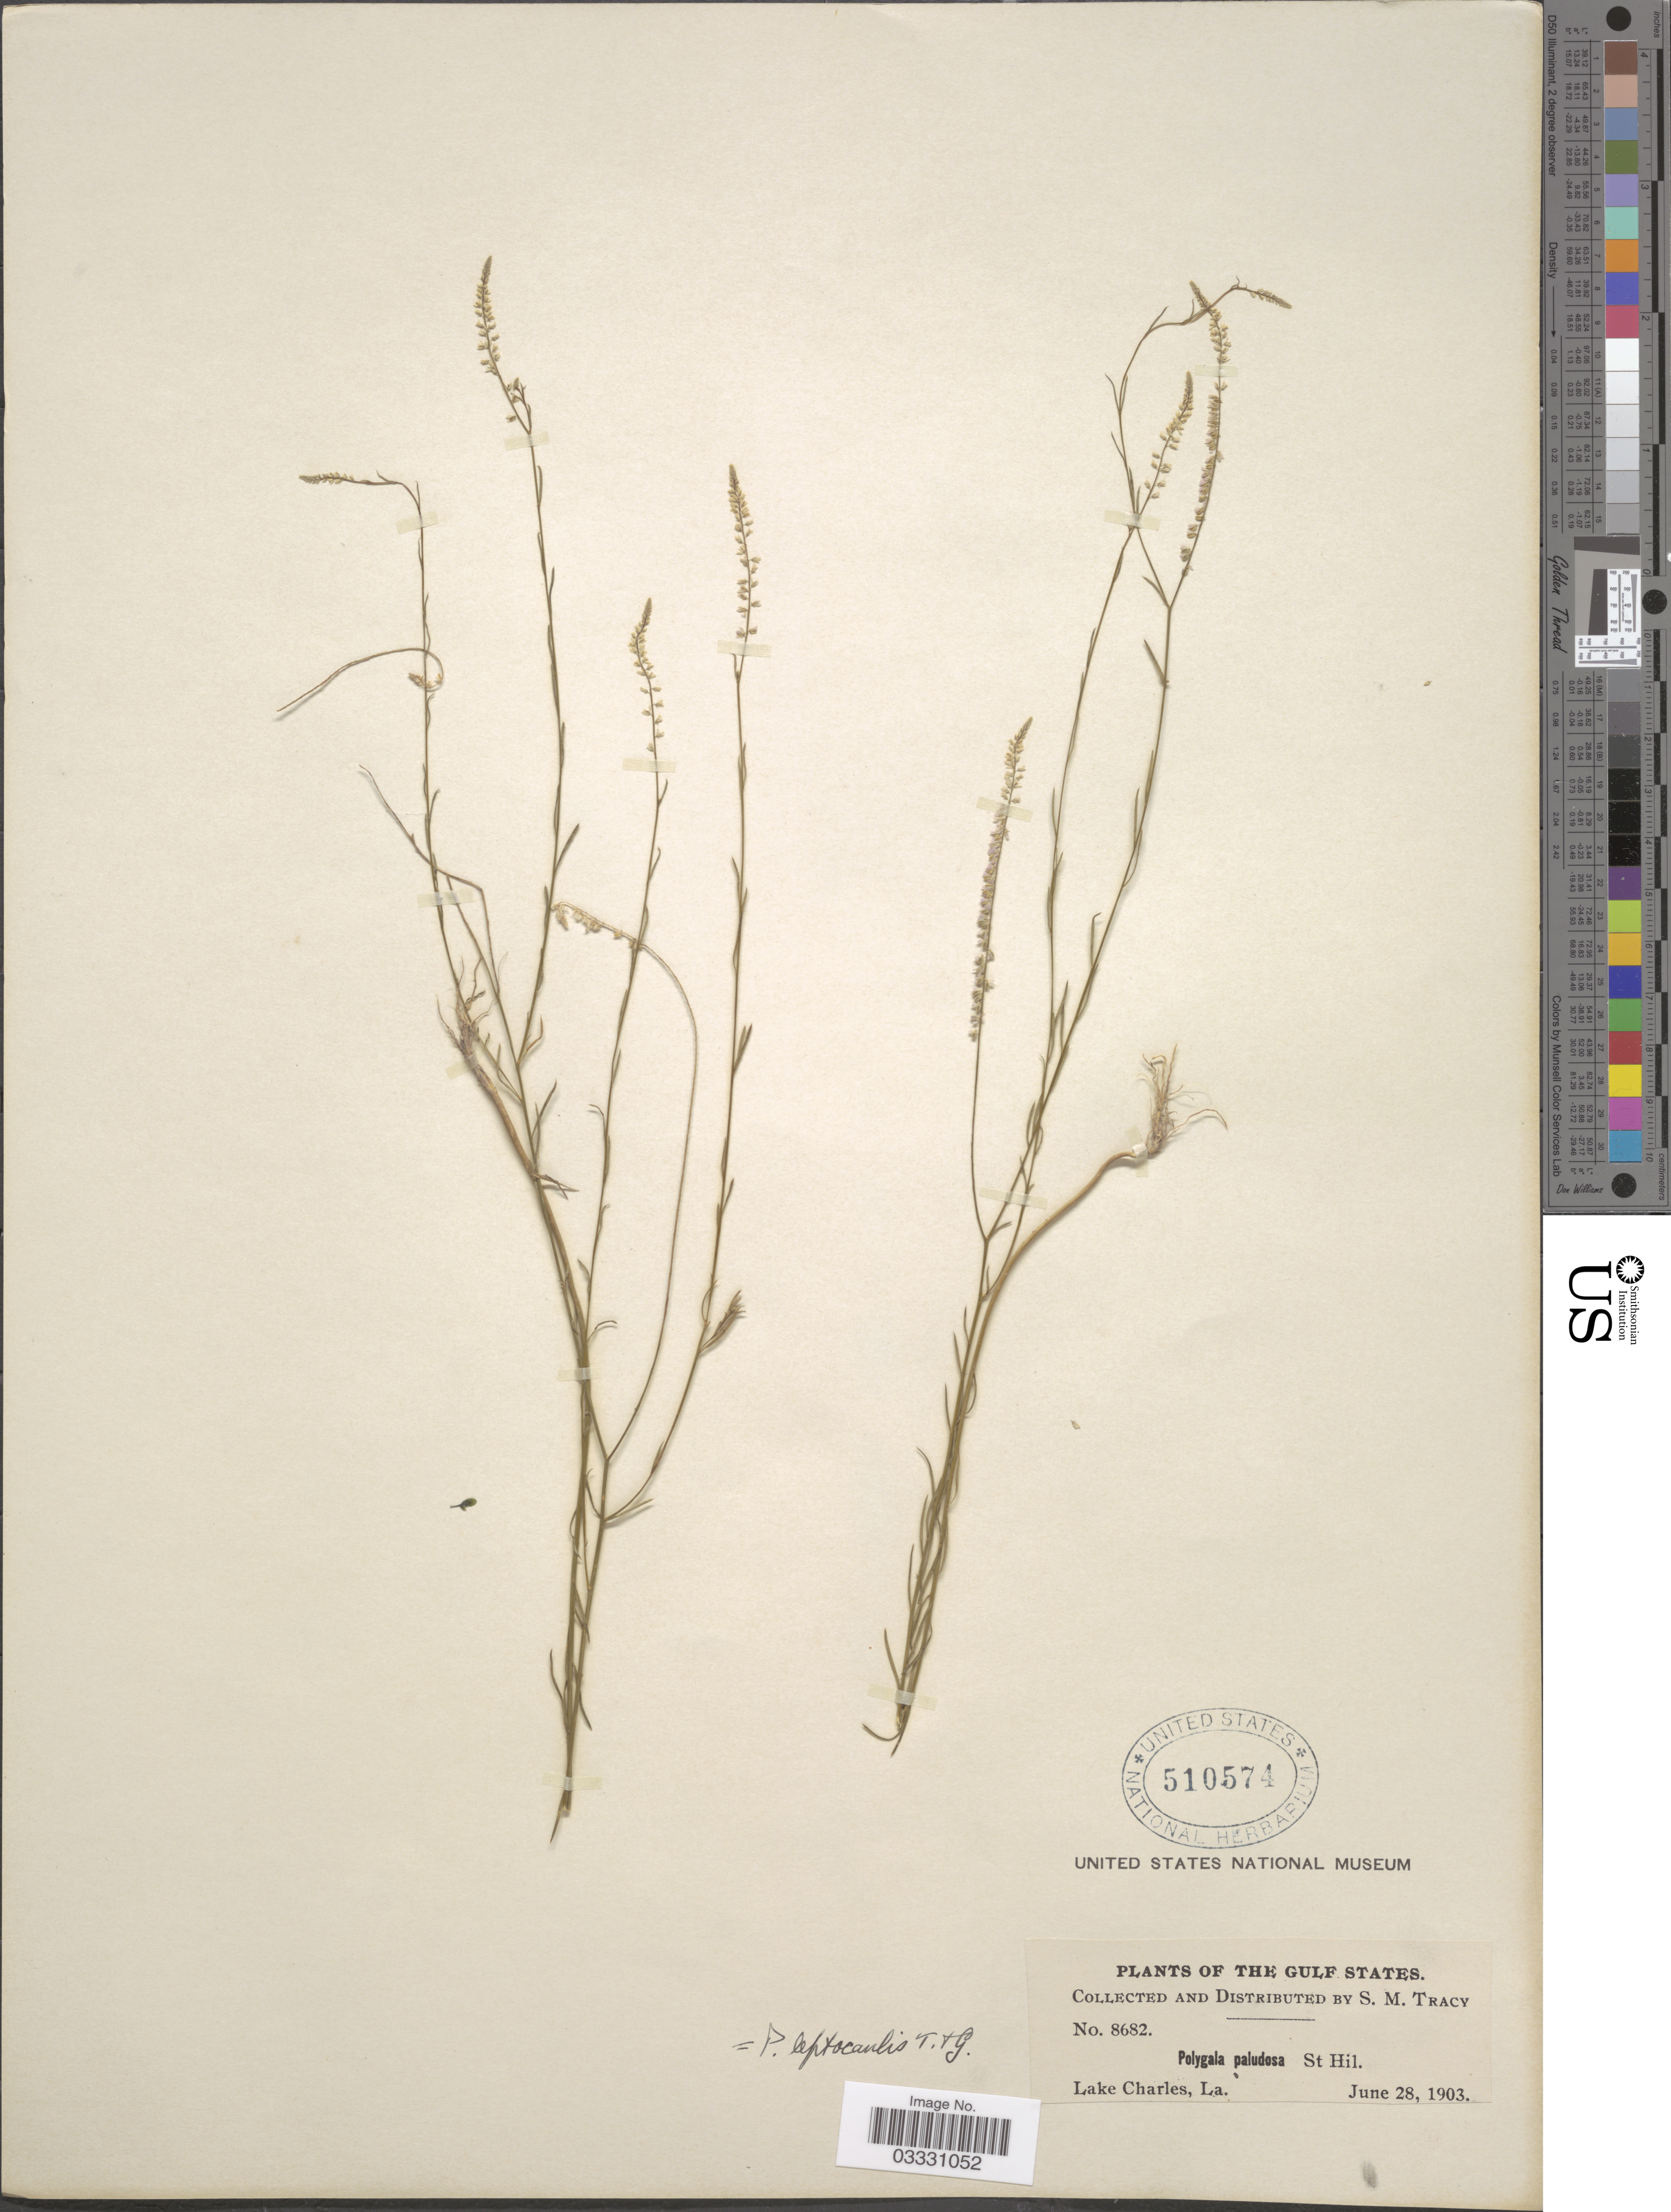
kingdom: Plantae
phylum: Tracheophyta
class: Magnoliopsida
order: Fabales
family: Polygalaceae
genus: Polygala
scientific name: Polygala leptocaulis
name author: Torr. & A. Gray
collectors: S. M. Tracy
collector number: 8682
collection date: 1903-06-28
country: United States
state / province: Louisiana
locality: The Gulf States. Lake Charles.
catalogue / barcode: US 510574